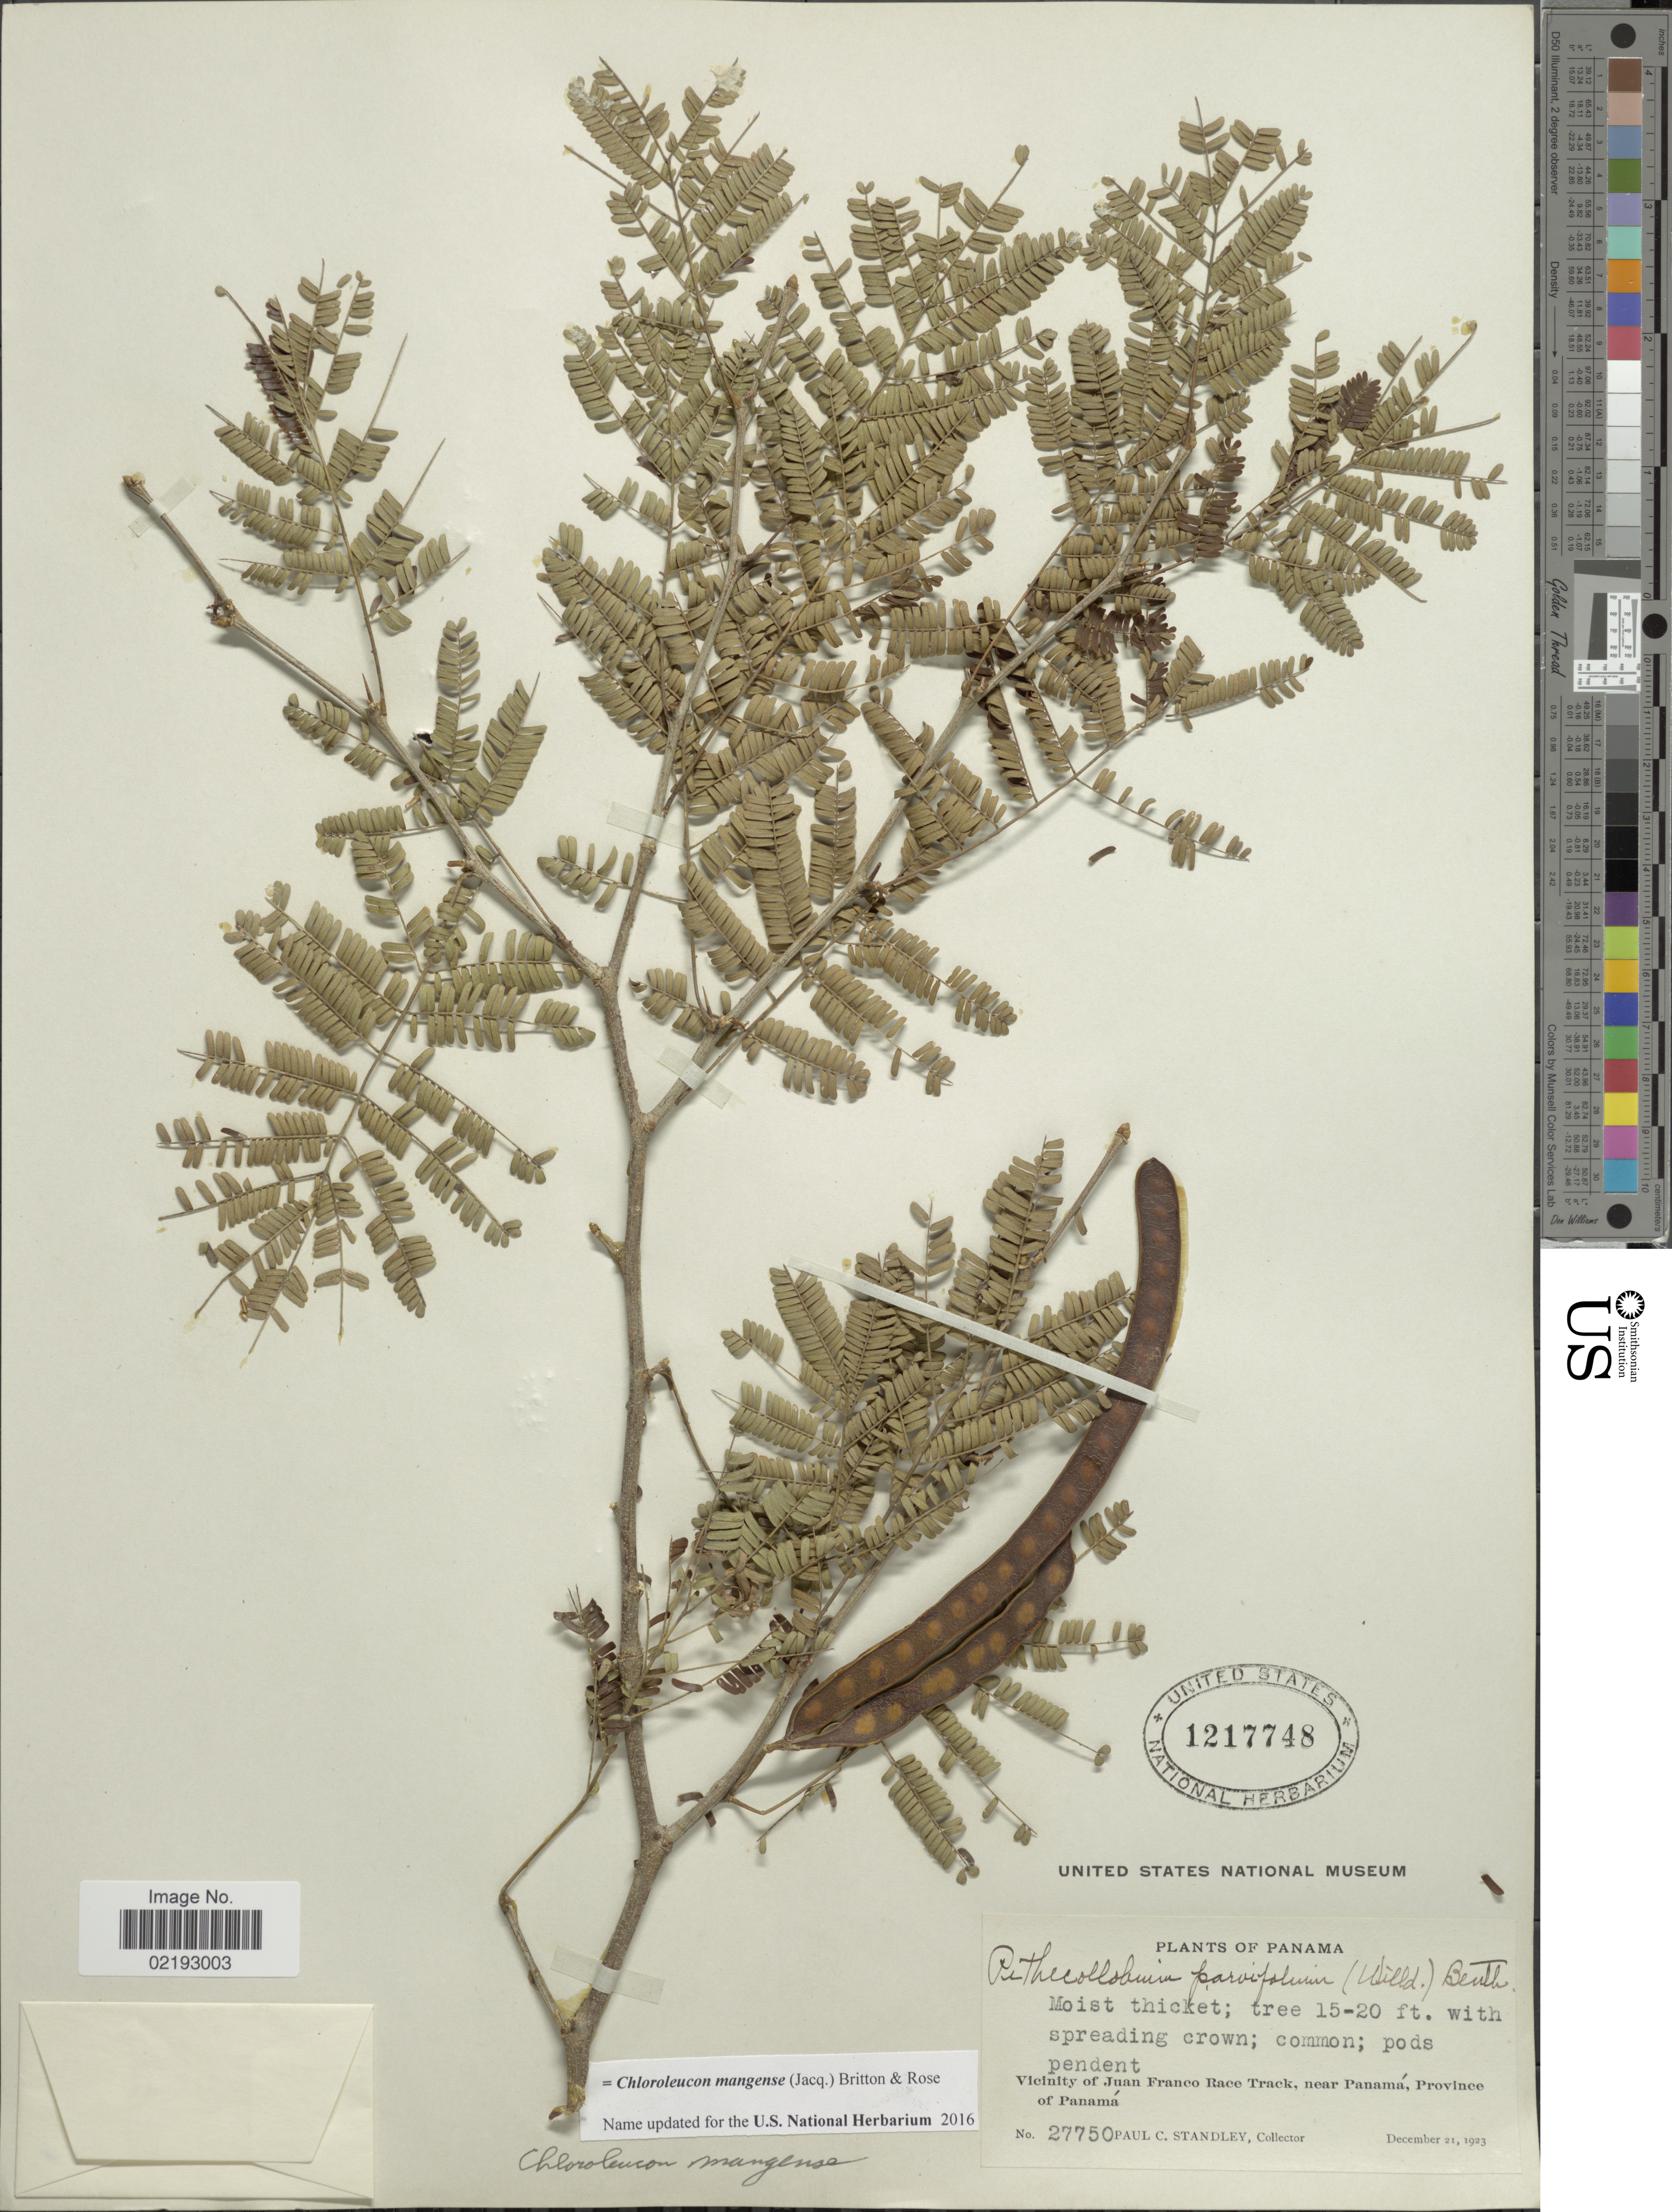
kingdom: Plantae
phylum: Tracheophyta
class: Magnoliopsida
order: Fabales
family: Fabaceae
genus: Chloroleucon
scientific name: Chloroleucon mangense var. mangense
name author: (Jacq.) Britton & Rose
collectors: P. C. Standley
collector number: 27750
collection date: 1923-12-21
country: Panama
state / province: Panamá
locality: Vicinity of Juan Franco Race Track, near Panama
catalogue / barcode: US 1217748